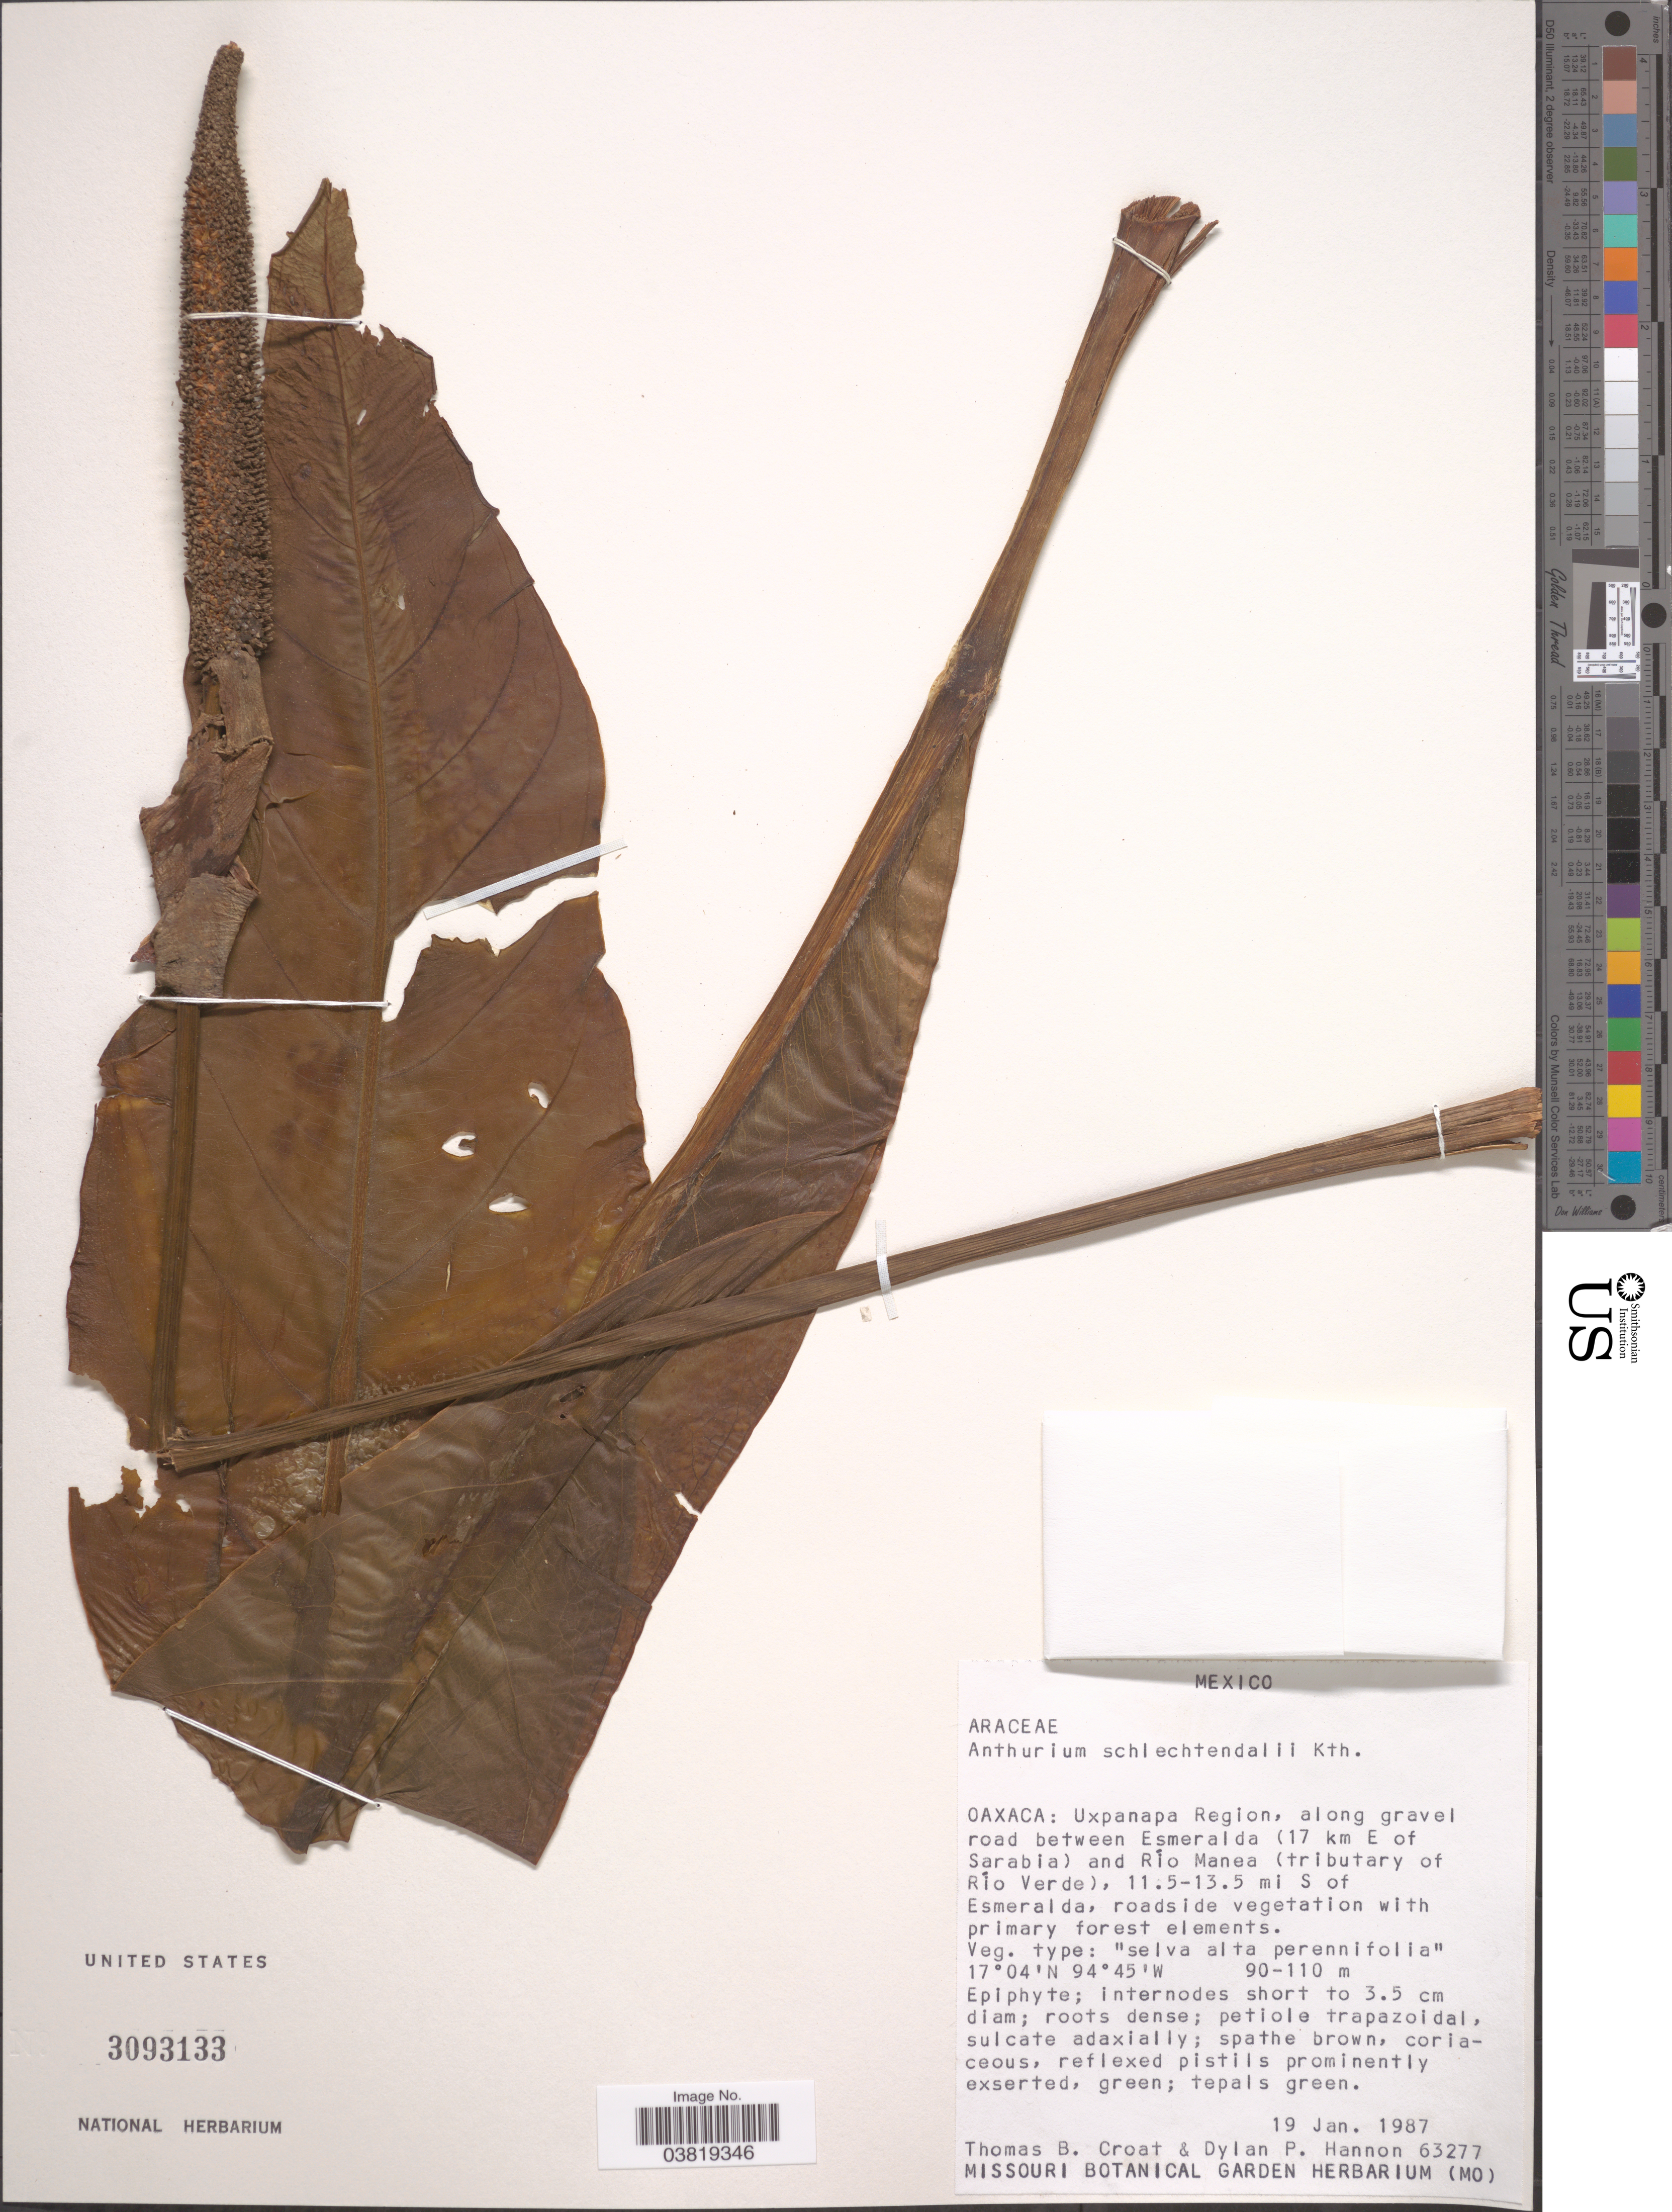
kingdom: Plantae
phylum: Tracheophyta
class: Liliopsida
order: Alismatales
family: Araceae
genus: Anthurium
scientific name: Anthurium schlechtendalii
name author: Kunth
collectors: T. B. Croat & D. Hannon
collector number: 63277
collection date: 1987-01-19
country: Mexico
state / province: Oaxaca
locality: Uxpanapa Region, along gravel road between Esmeralda (17 km E of Sarabia) and Río Manea (tributary of Río Verde), 11.5-13.5 mi S of Esmeralda.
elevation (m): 90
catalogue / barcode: US 3093133